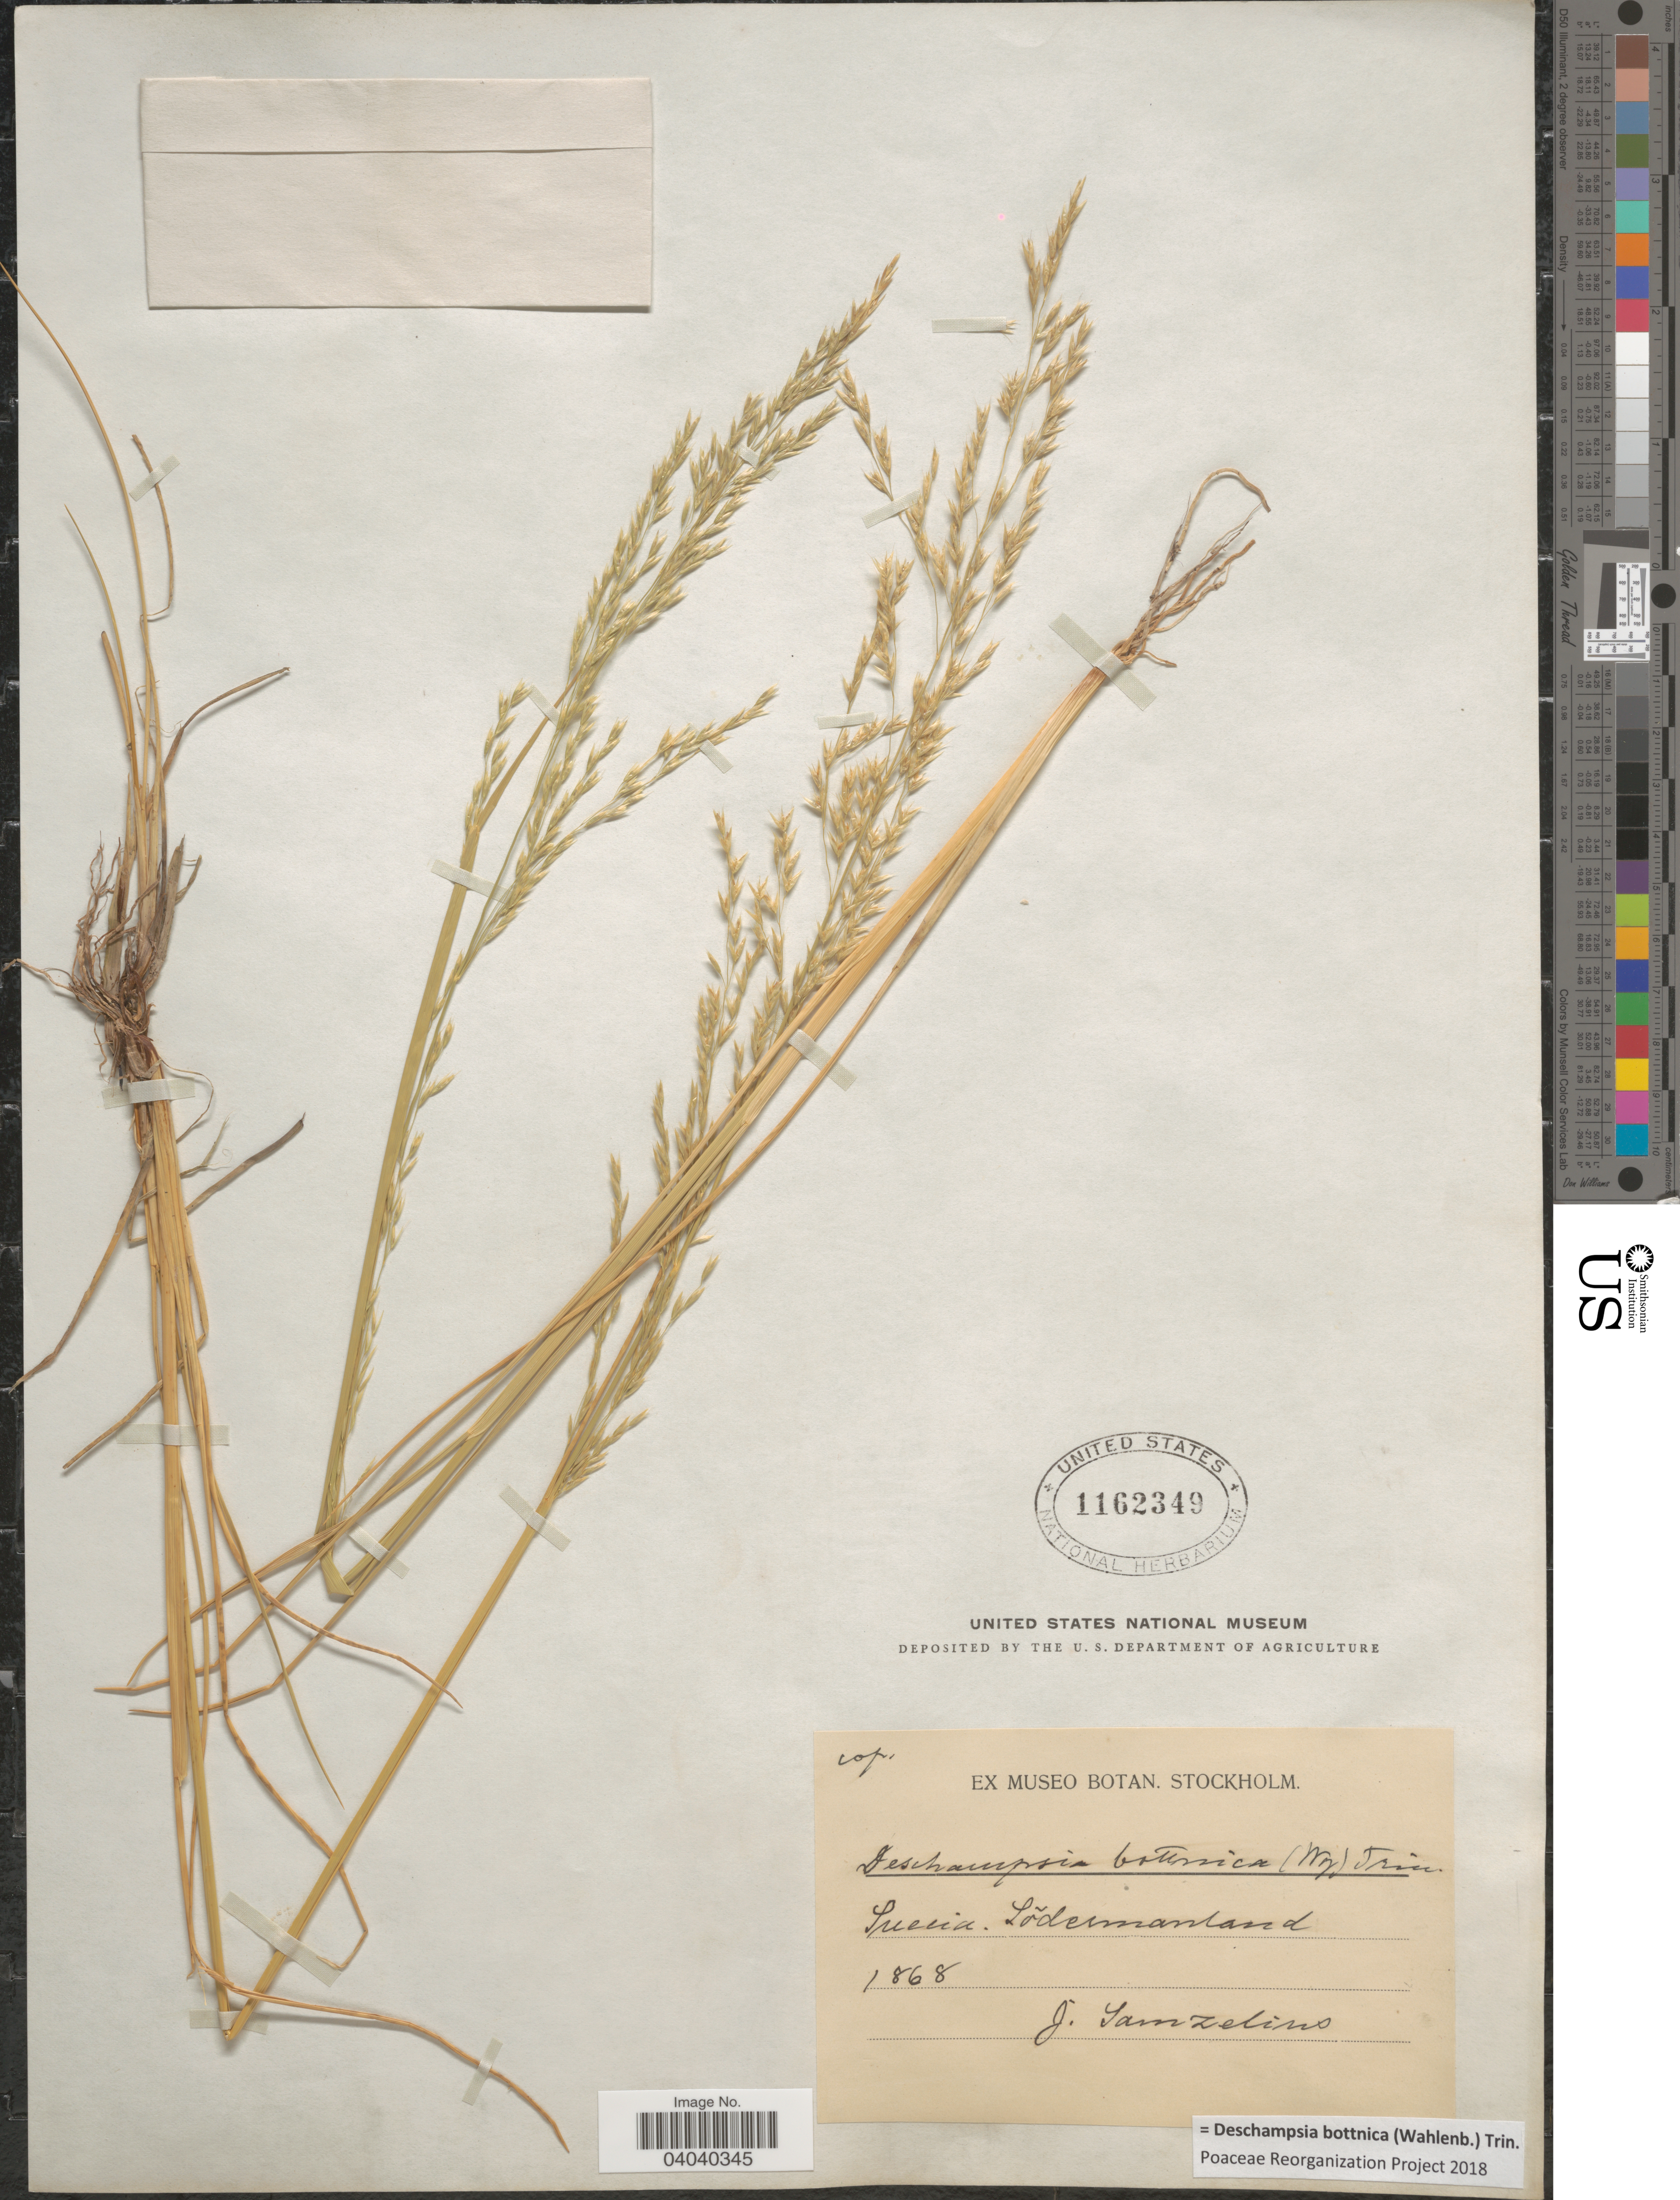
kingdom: Plantae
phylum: Tracheophyta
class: Liliopsida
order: Poales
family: Poaceae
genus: Deschampsia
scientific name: Deschampsia bottnica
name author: (Wahlenb.) Trin.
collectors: J. Samzelins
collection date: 1868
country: Sweden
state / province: Sodermanland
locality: Suecia. Sõdermanland.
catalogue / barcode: US 1162349